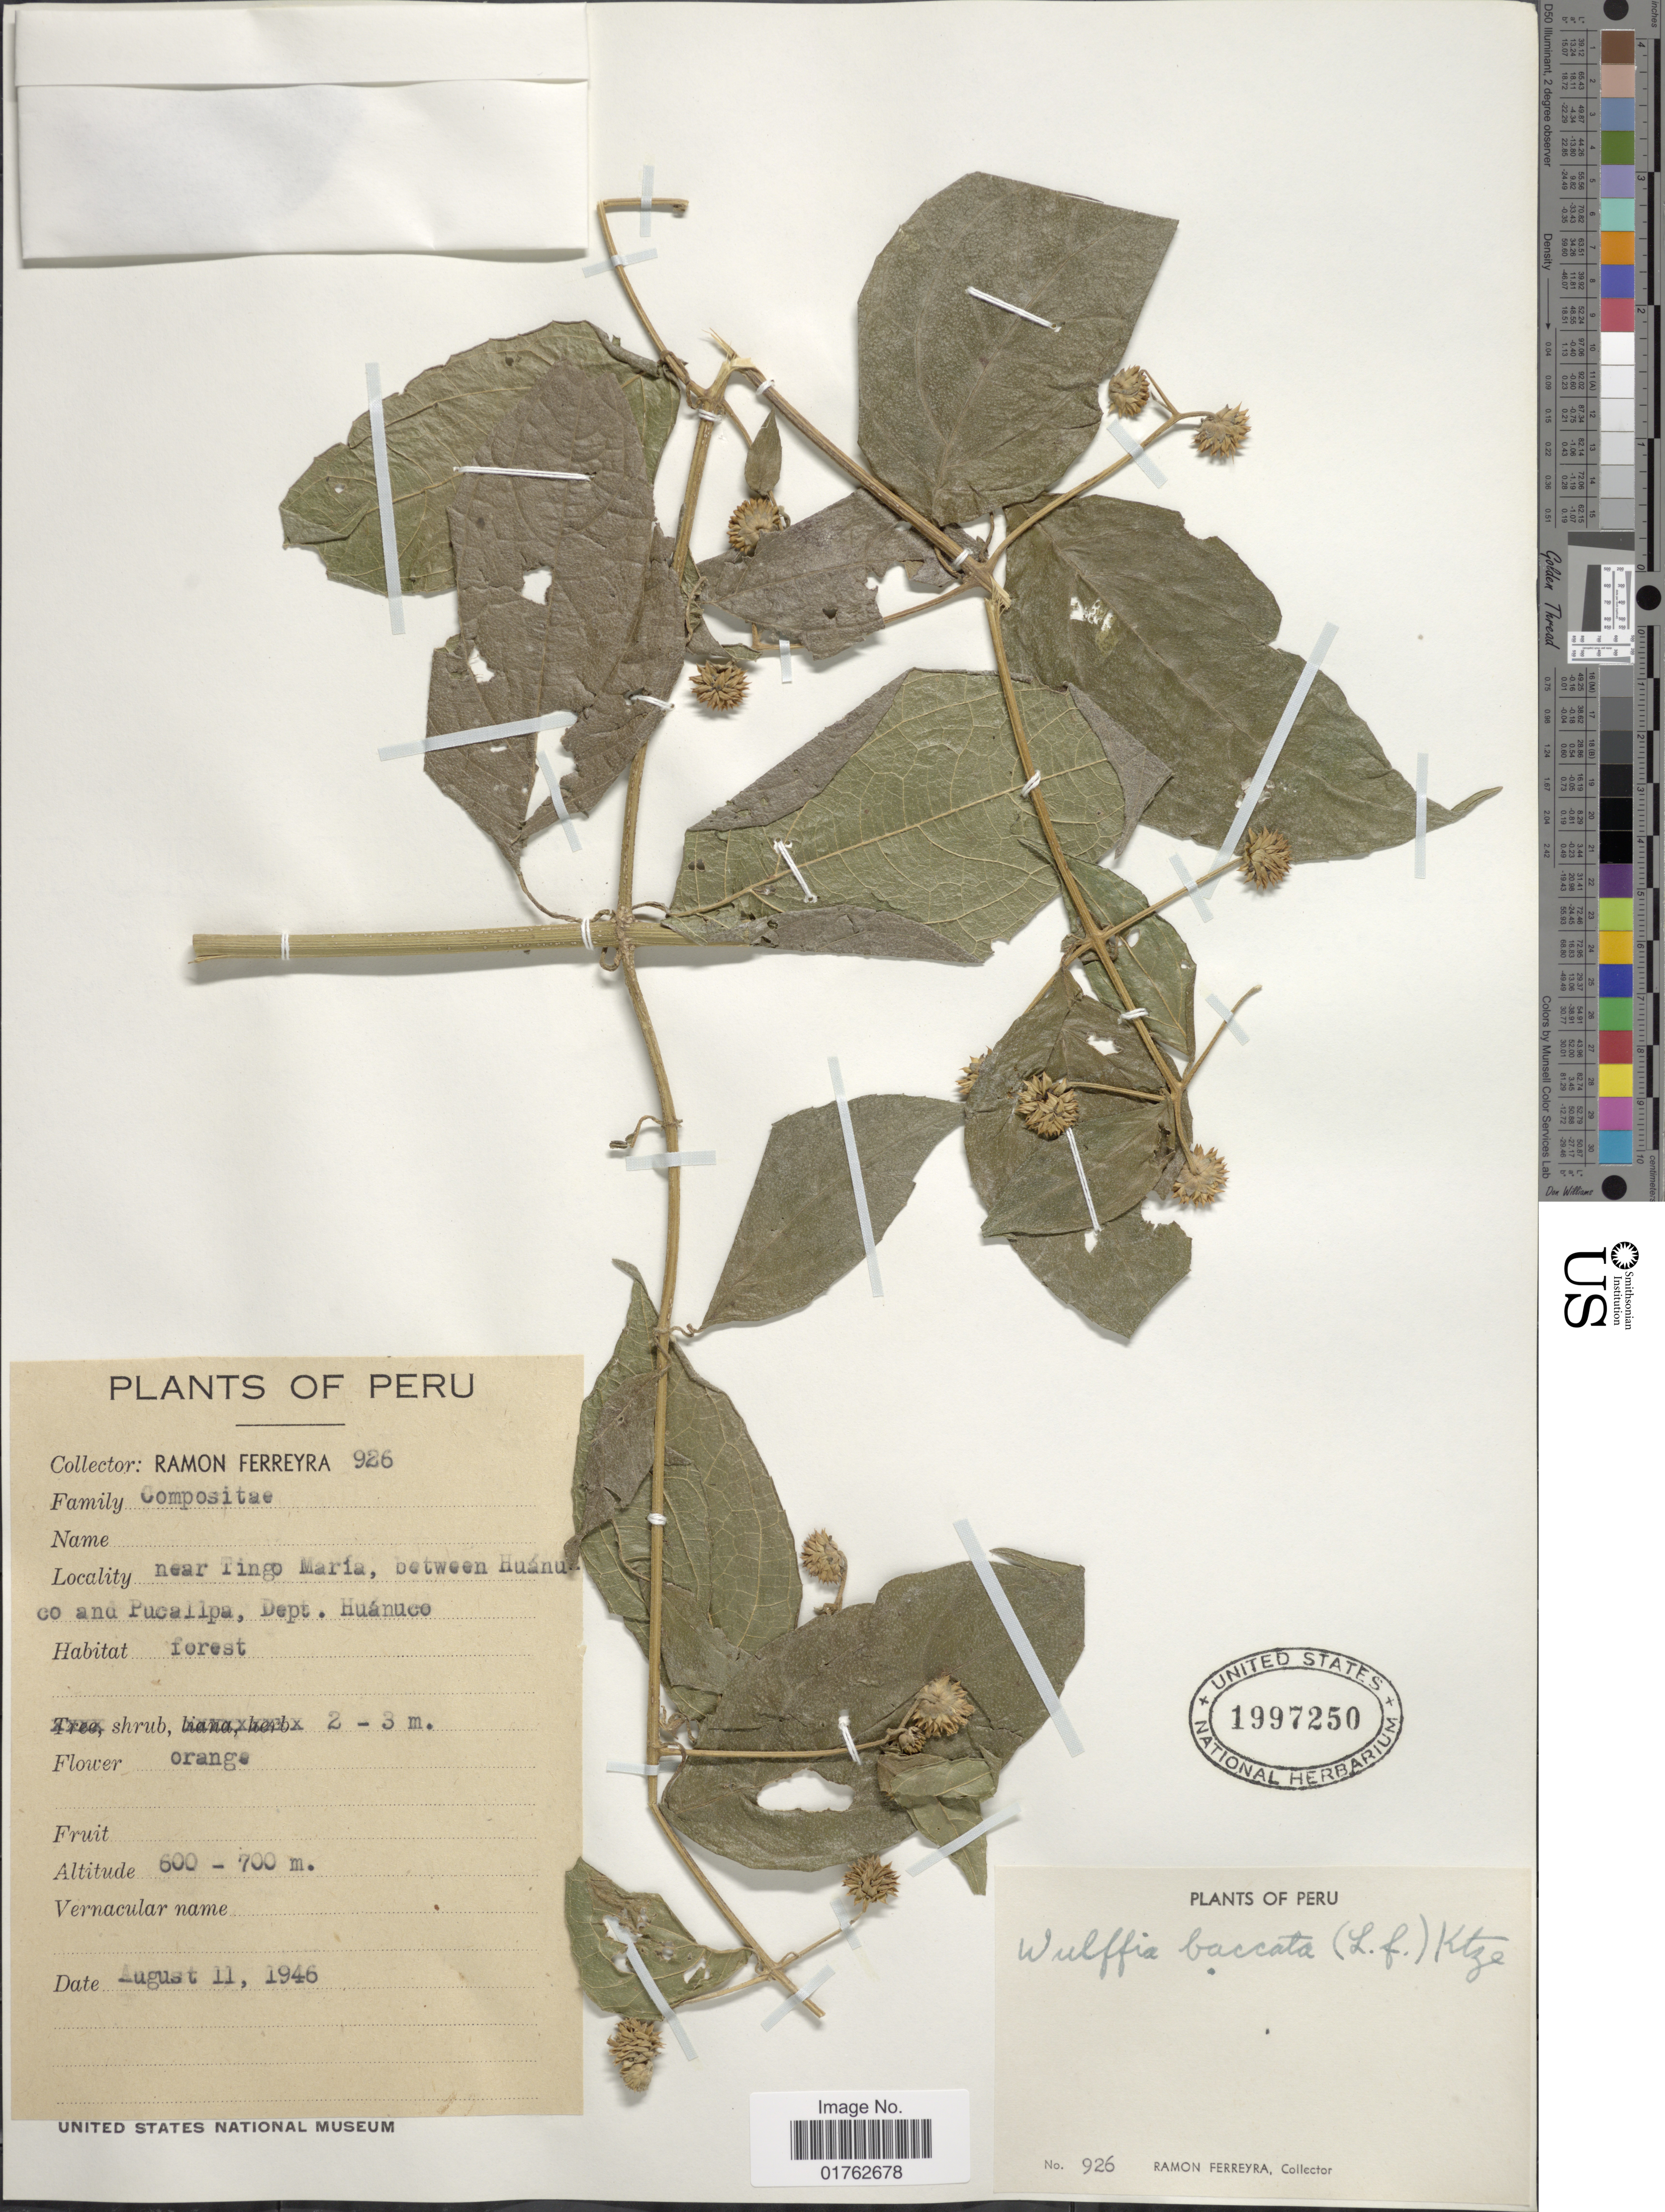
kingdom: Plantae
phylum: Tracheophyta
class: Magnoliopsida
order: Asterales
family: Asteraceae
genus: Wulffia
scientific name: Wulffia baccata var. baccata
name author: (L.) Kuntze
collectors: R. A. Ferreyra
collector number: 926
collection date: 1946-08-11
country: Peru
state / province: Huánuco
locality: Near Tingo Maria, between Huanuco and Pucallpa, Dept. Huanuco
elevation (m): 600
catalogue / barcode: US 1997250